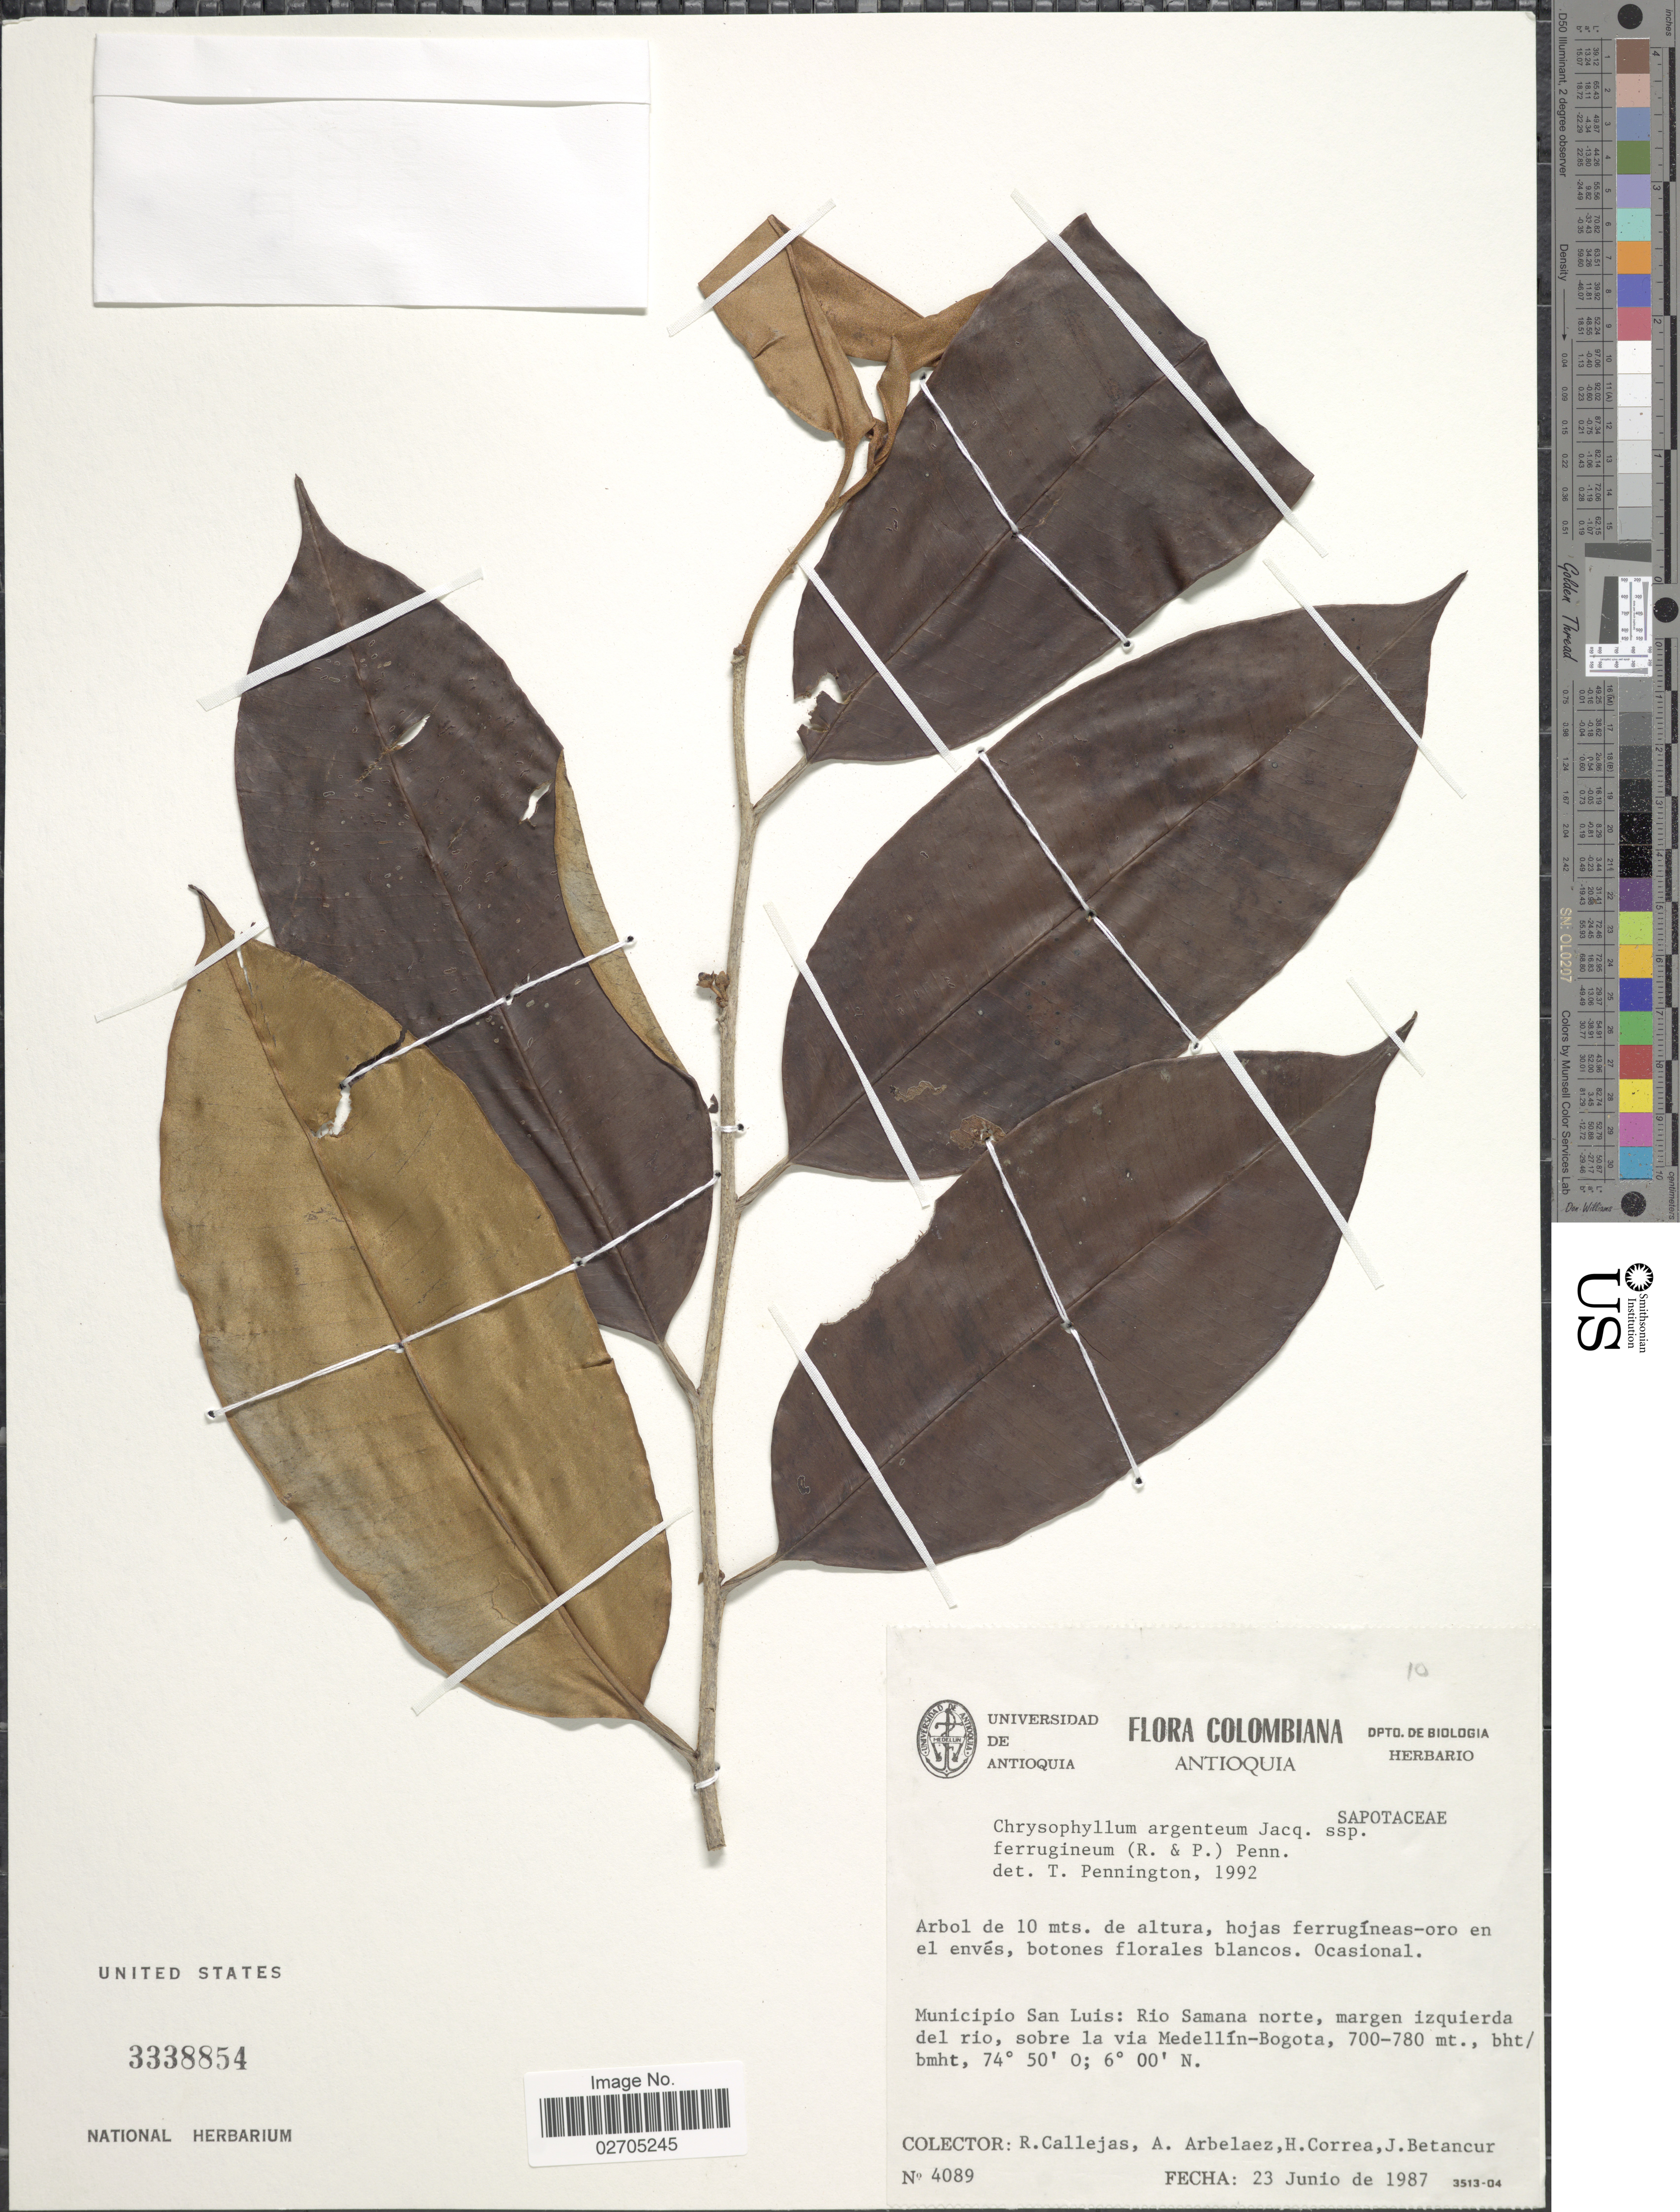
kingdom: Plantae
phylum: Tracheophyta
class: Magnoliopsida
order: Ericales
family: Sapotaceae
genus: Chrysophyllum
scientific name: Chrysophyllum argenteum subsp. ferrugineum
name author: (Ruiz & Pav.) T.D. Penn.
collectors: R. Callejas, A. Arbelaez, H. Correa & J. Betancur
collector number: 4089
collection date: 1987-06-23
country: Colombia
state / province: Antioquia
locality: Municipio San Luis: Rio Samana norte, margen izquierda del rio, sobra la via Medellin-Bogota.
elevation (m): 700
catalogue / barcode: US 3338854